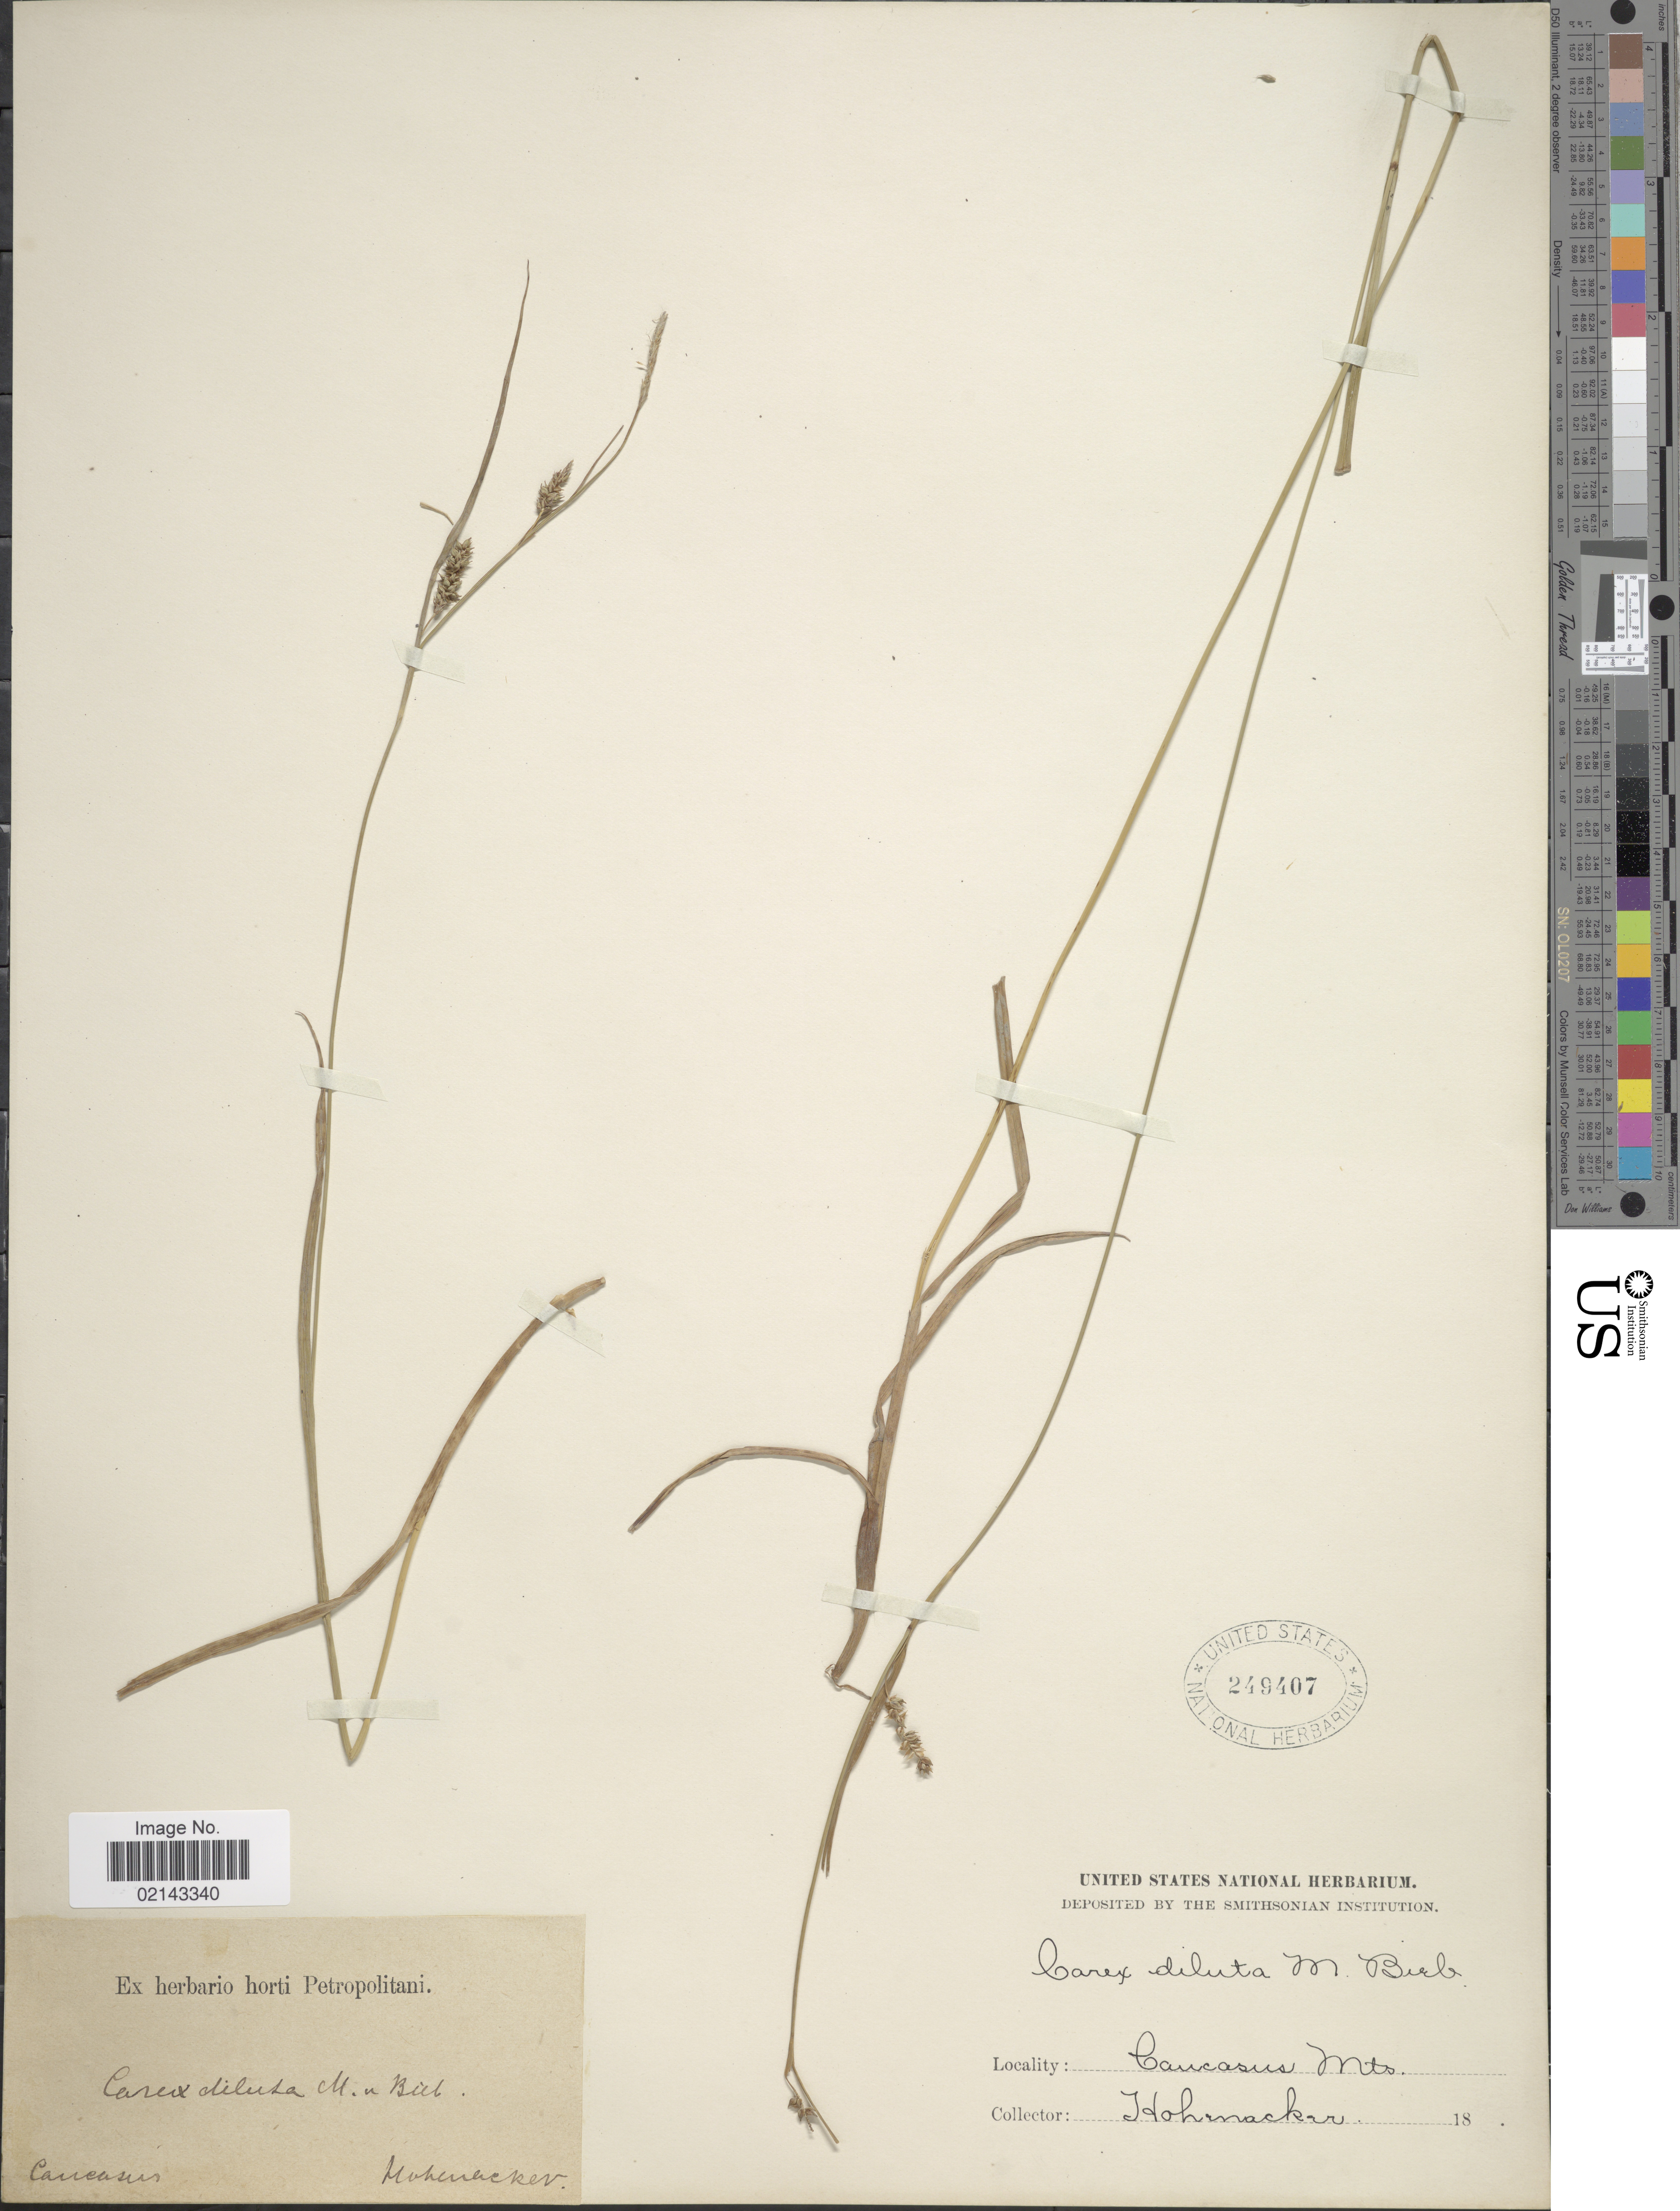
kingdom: Plantae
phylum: Tracheophyta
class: Liliopsida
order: Poales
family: Cyperaceae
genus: Carex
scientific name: Carex diluta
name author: M. Bieb.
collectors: Hohenacker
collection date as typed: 18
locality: Caucasus Mts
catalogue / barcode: US 249407